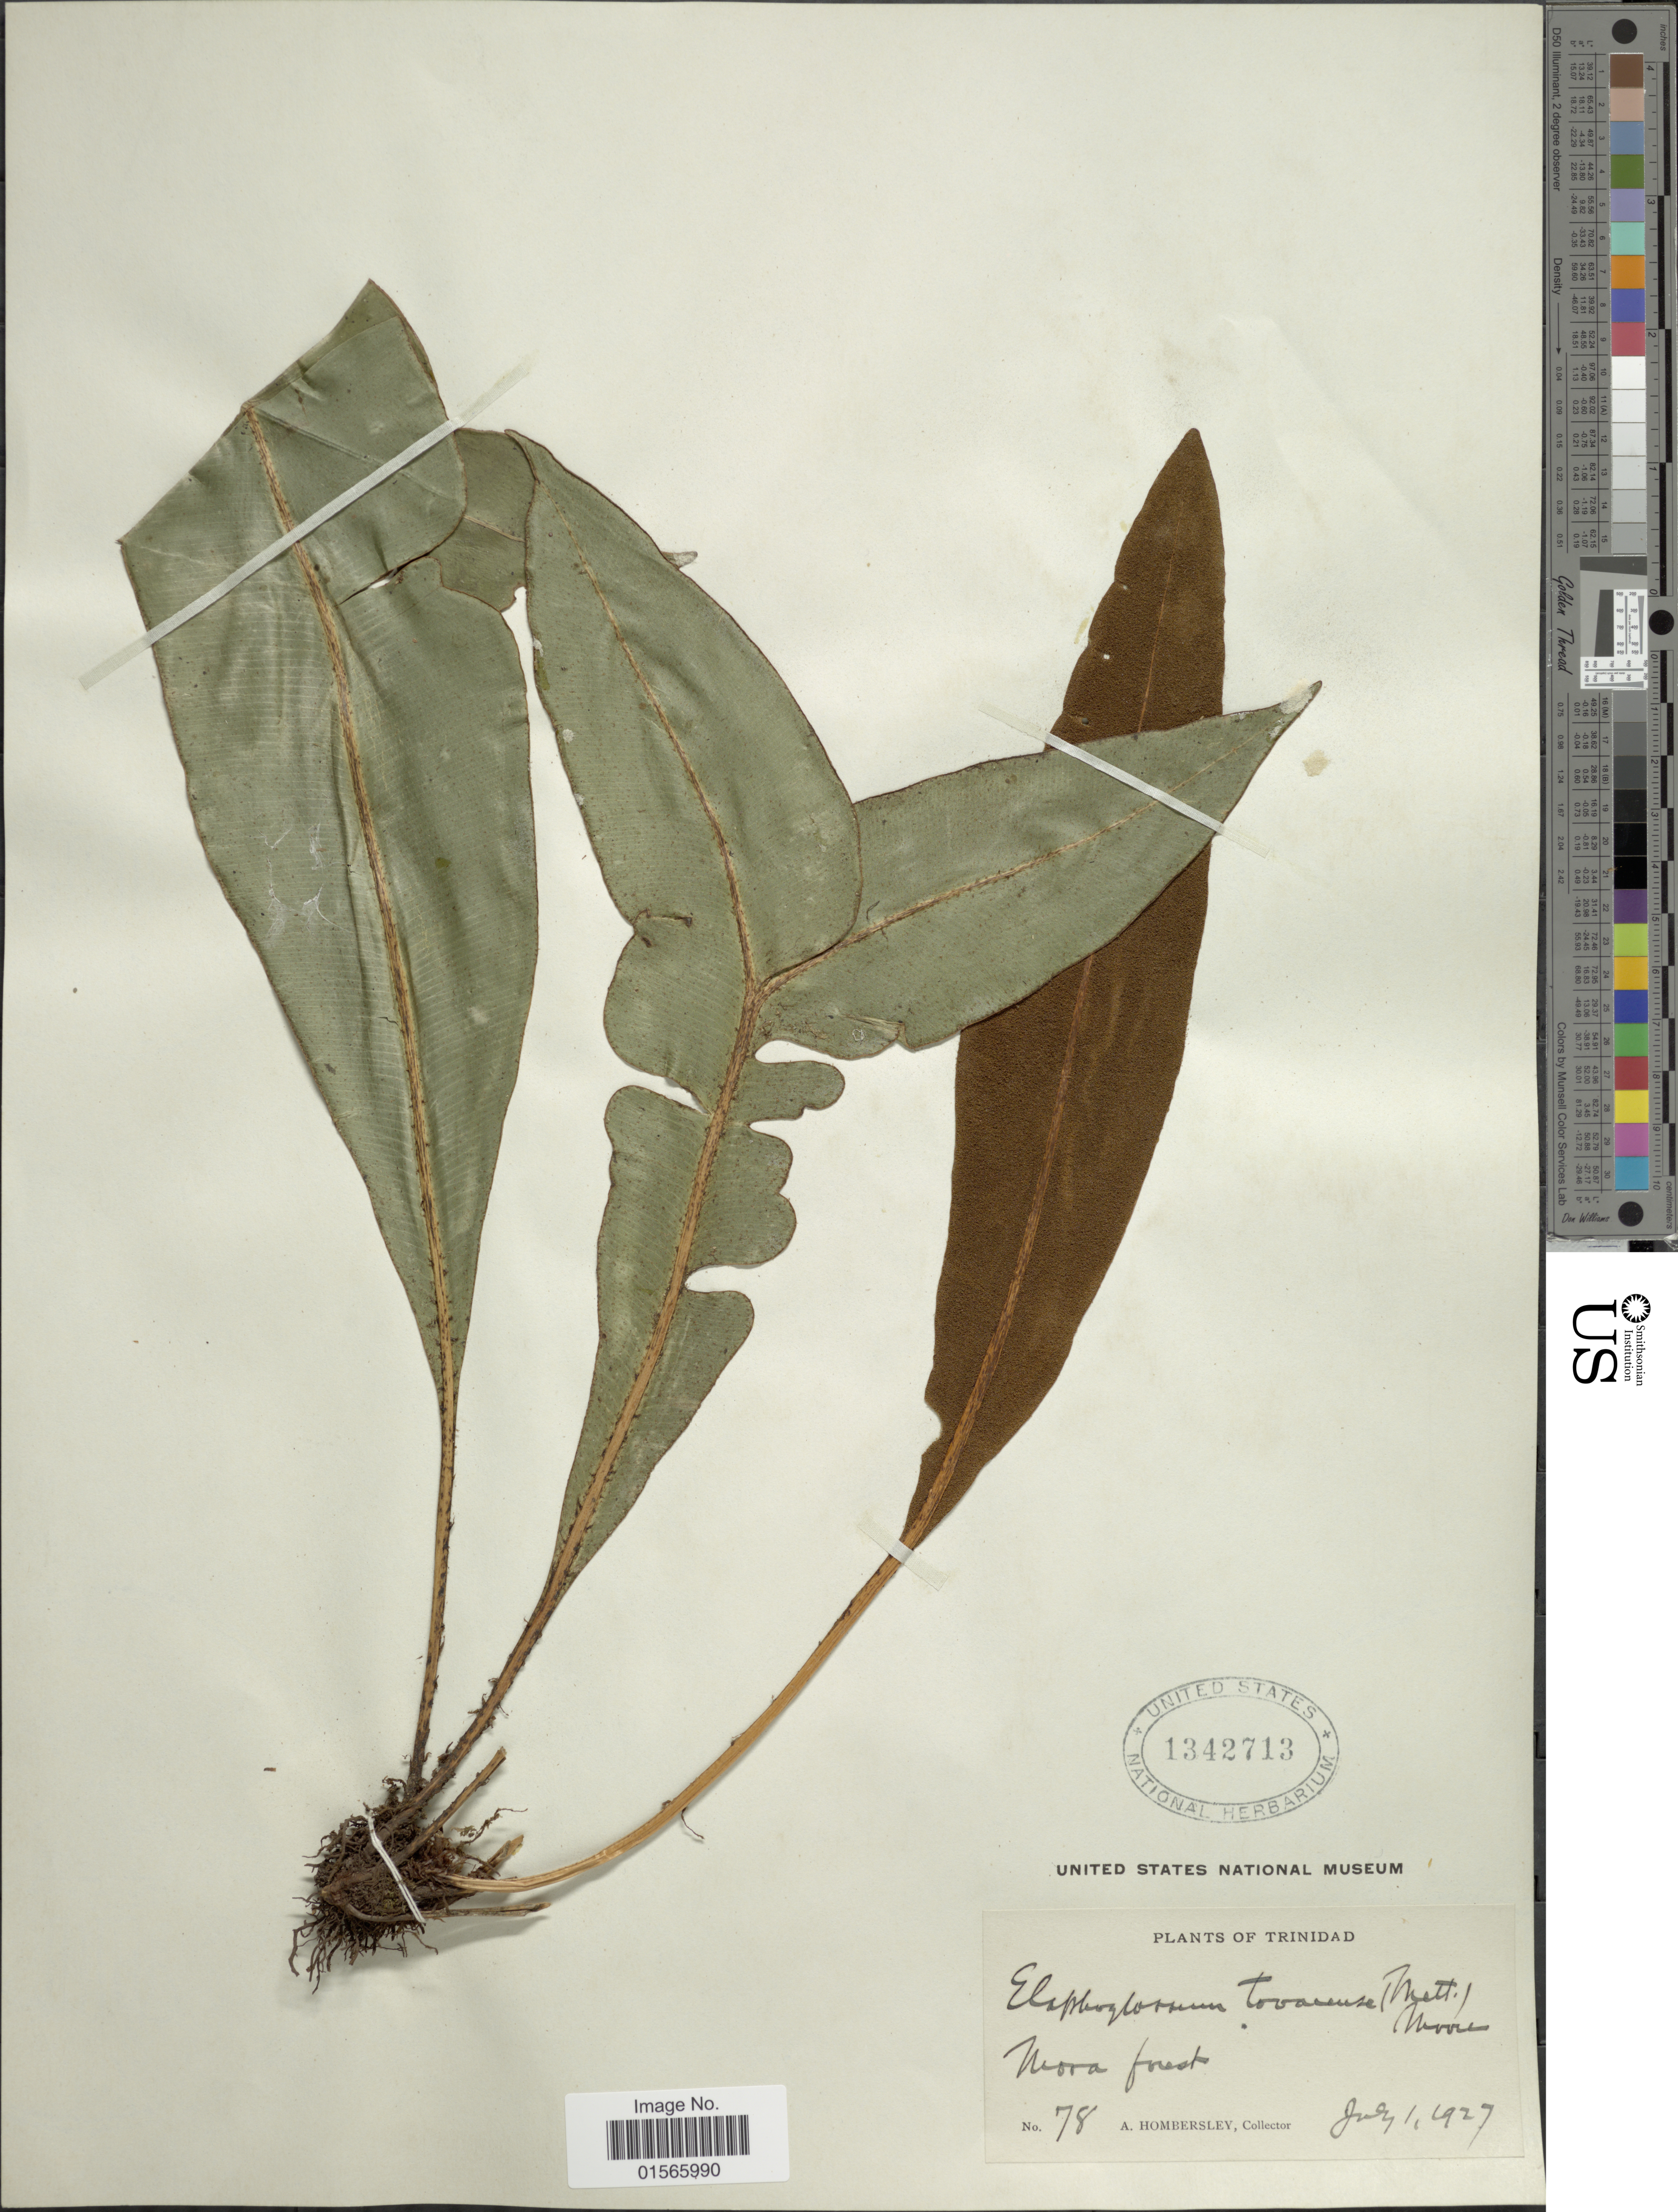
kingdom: Plantae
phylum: Tracheophyta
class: Polypodiopsida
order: Polypodiales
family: Dryopteridaceae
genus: Elaphoglossum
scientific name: Elaphoglossum luridum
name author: (Fée) Christ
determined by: Matos, F. B.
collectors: A. Hombersley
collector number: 78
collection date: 1927-07-01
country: Trinidad and Tobago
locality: Trinidad, Mora Forest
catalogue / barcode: US 1342713